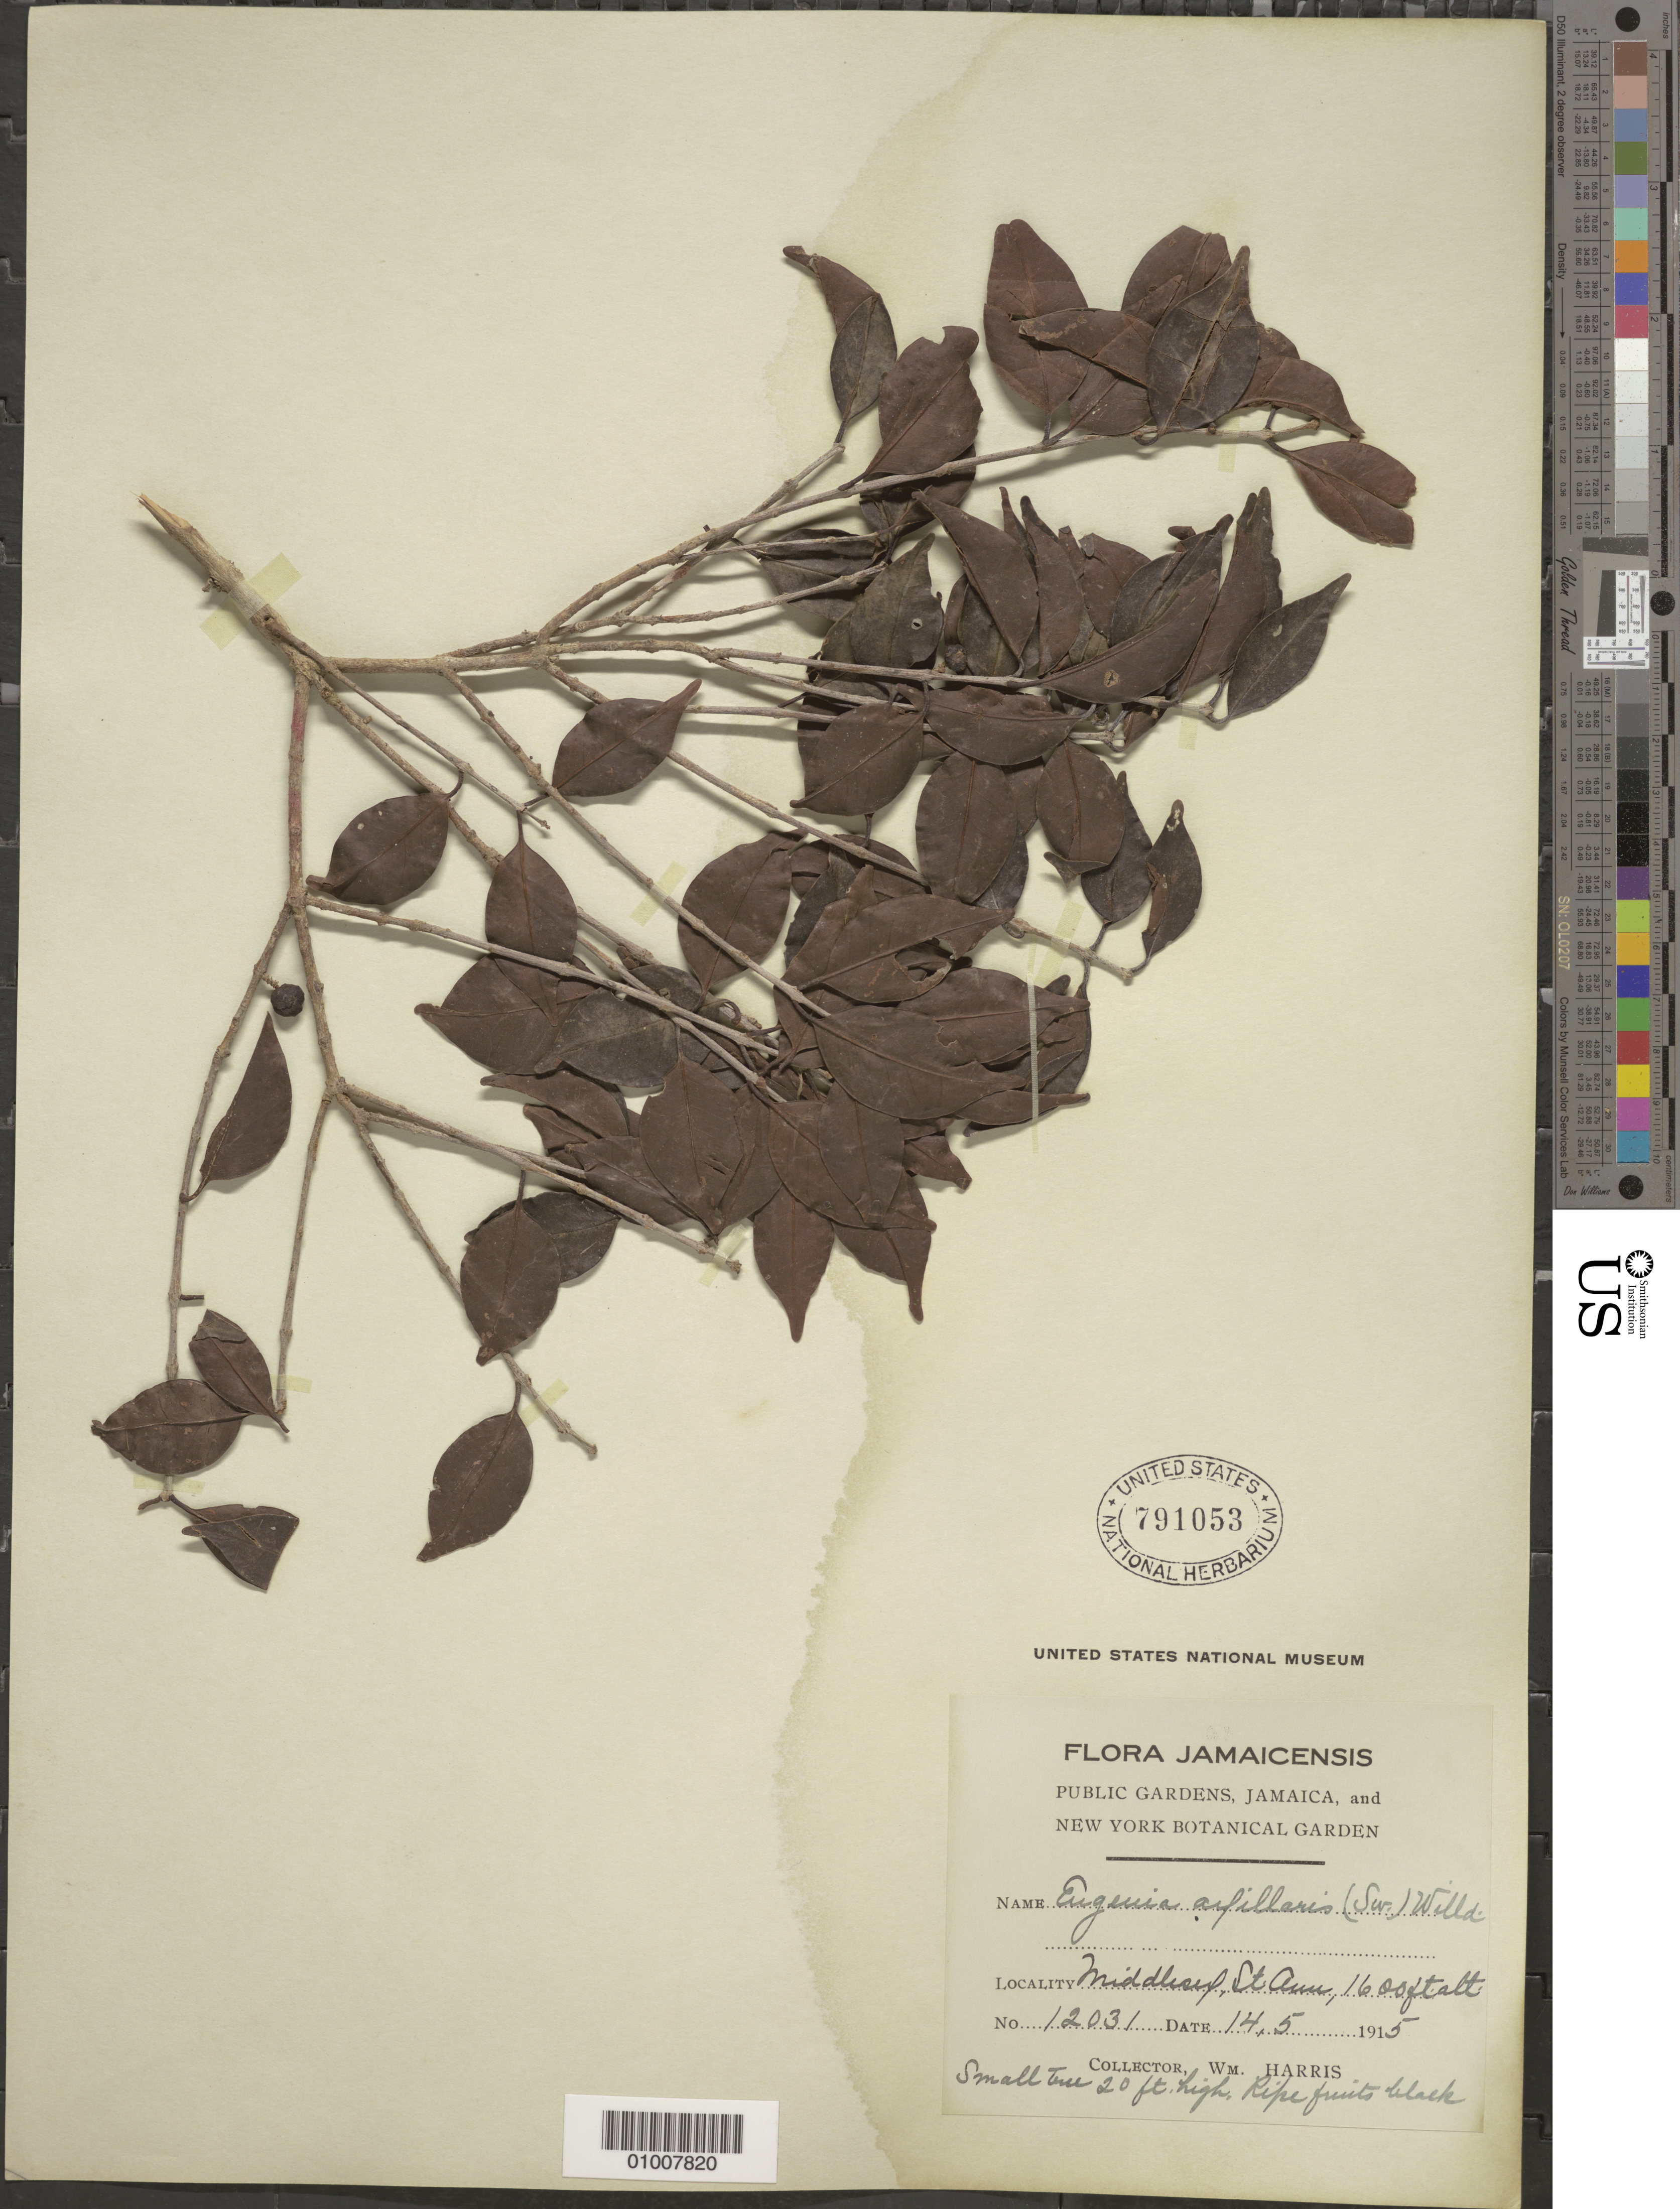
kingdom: Plantae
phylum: Tracheophyta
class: Magnoliopsida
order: Myrtales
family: Myrtaceae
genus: Eugenia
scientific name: Eugenia axillaris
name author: (Sw.) Willd.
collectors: W. Harris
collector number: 12031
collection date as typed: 14 May 1915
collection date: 1915-05-14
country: Jamaica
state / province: Saint Ann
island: Jamaica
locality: Middlesex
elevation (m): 488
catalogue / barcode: US 791053